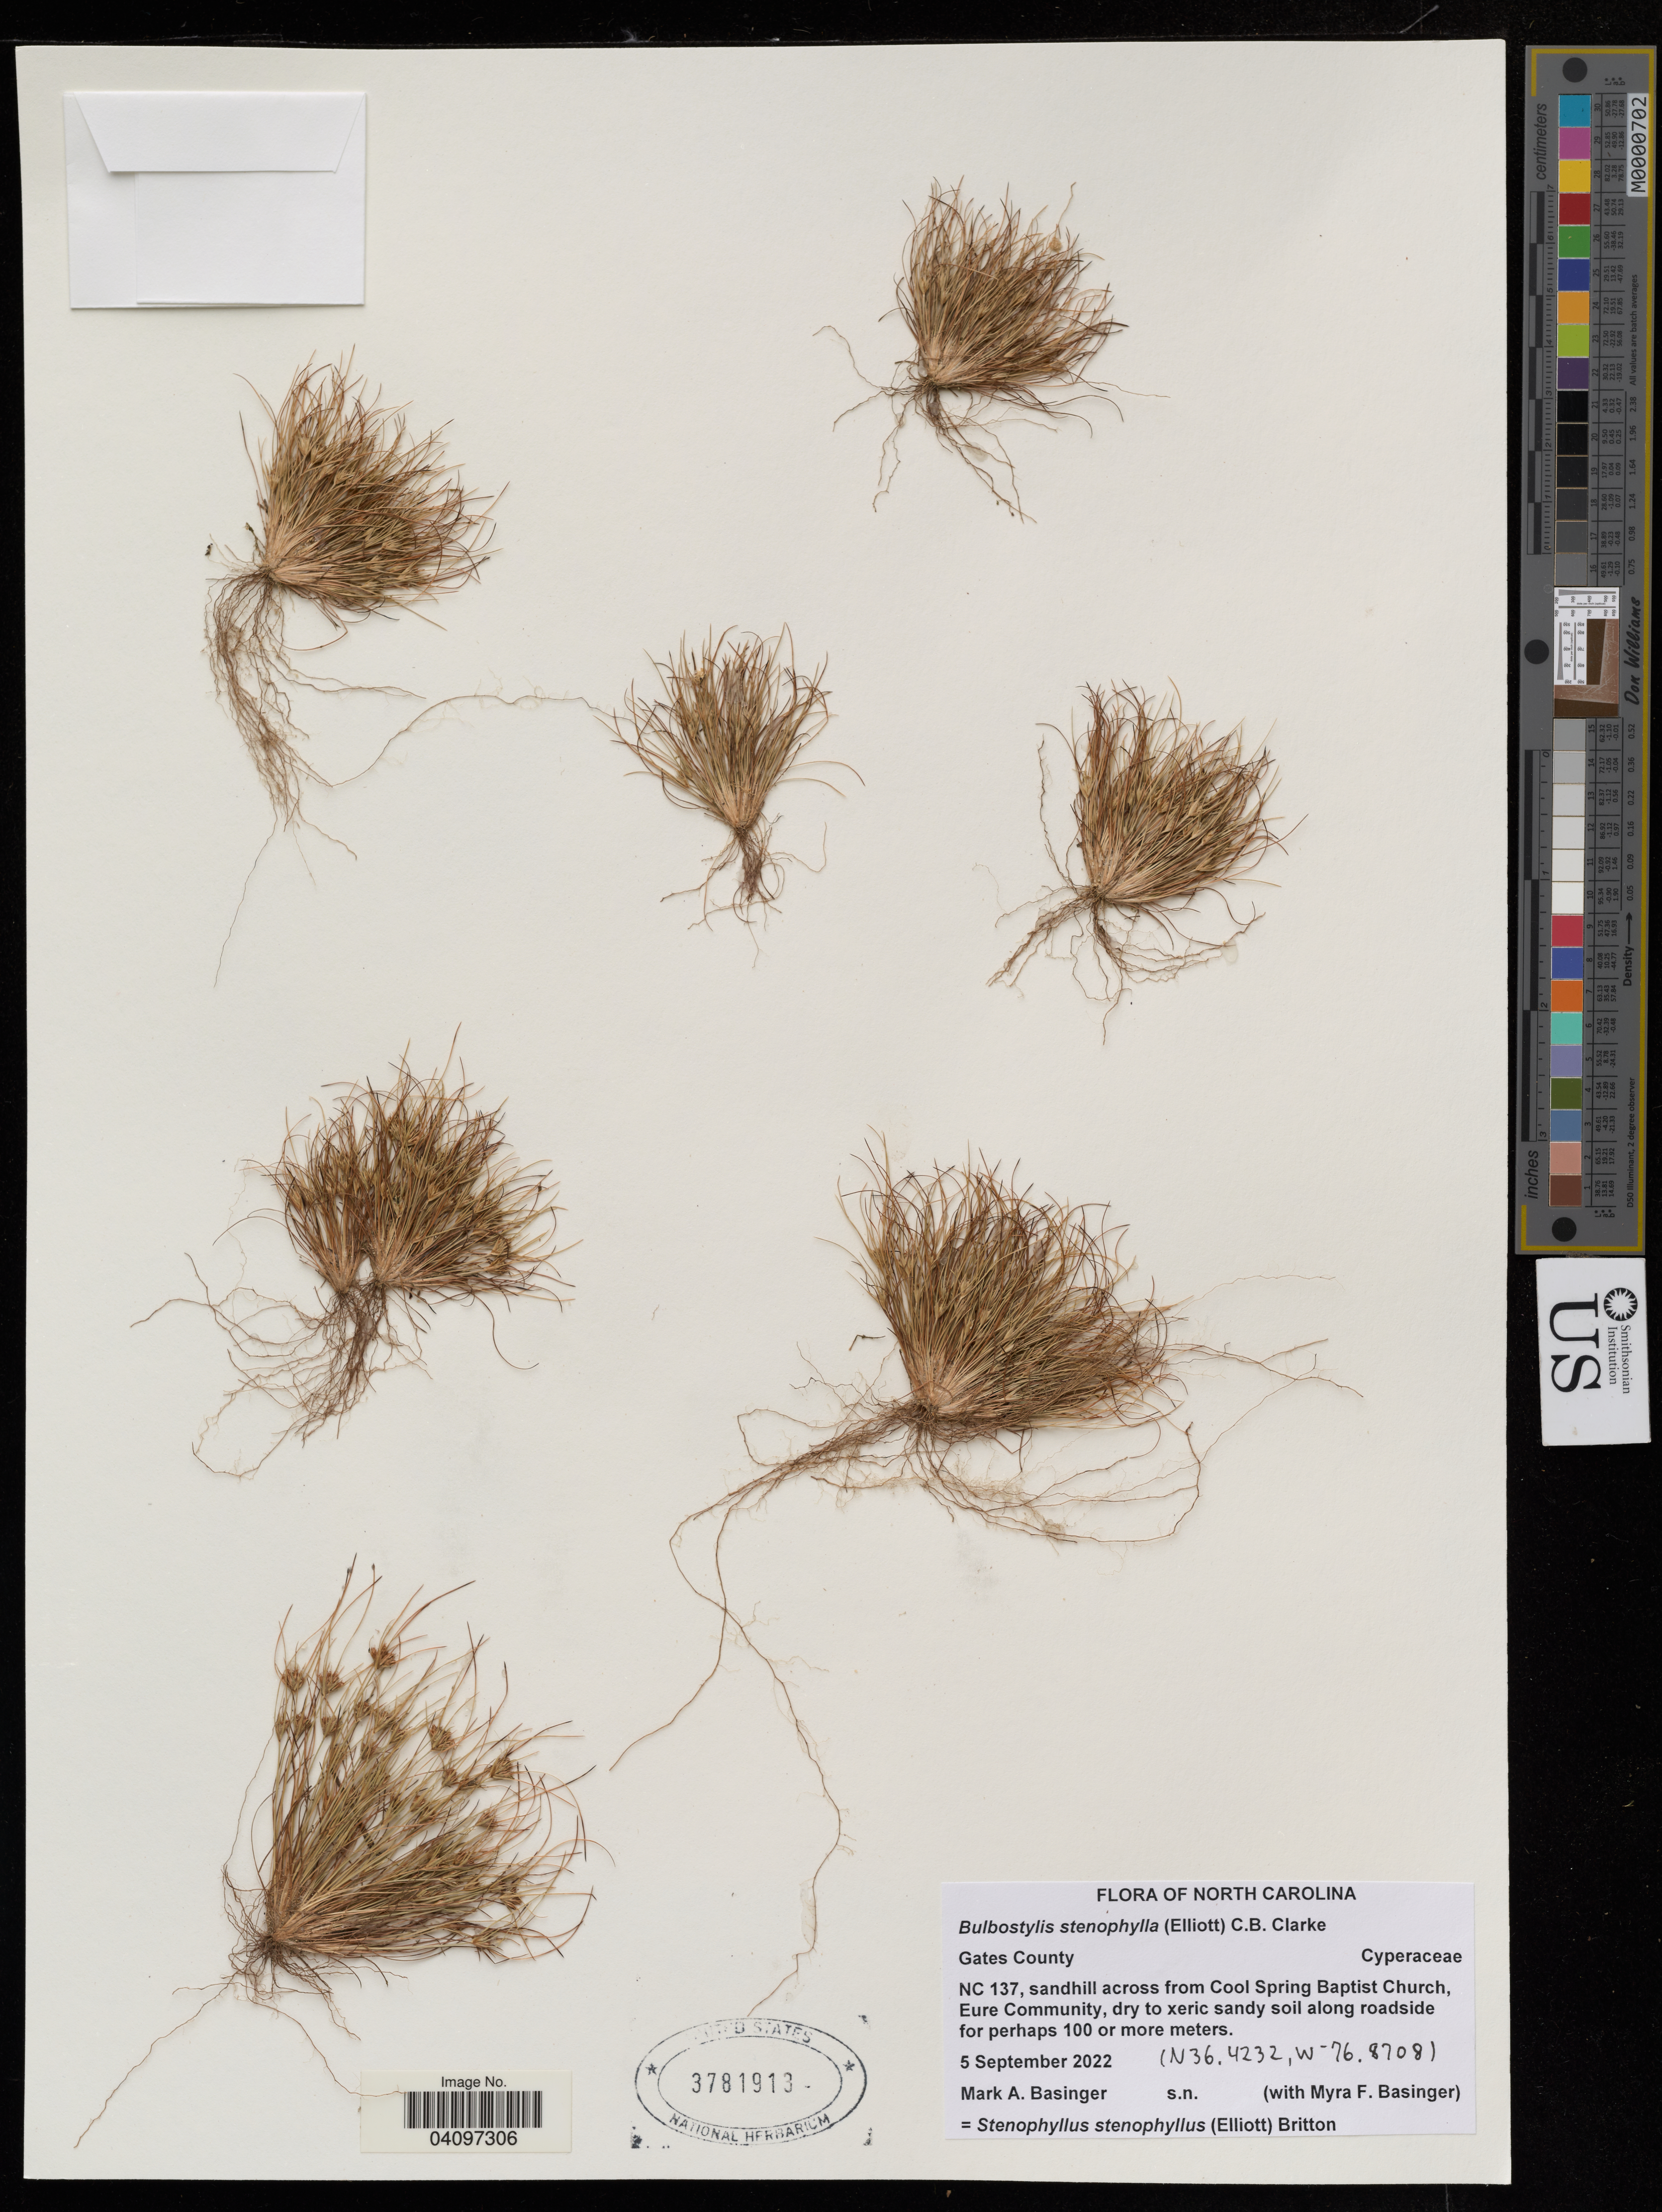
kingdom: Plantae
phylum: Tracheophyta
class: Liliopsida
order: Poales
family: Cyperaceae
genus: Bulbostylis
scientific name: Bulbostylis stenophylla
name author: (Elliott) C.B. Clarke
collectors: M. Basinger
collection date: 2022-09-05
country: United States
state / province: North Carolina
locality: North Carolina. Gates County. NC 137, sandhill across from Cool Springs Baptist Church, Eure Community.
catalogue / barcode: US 3781913